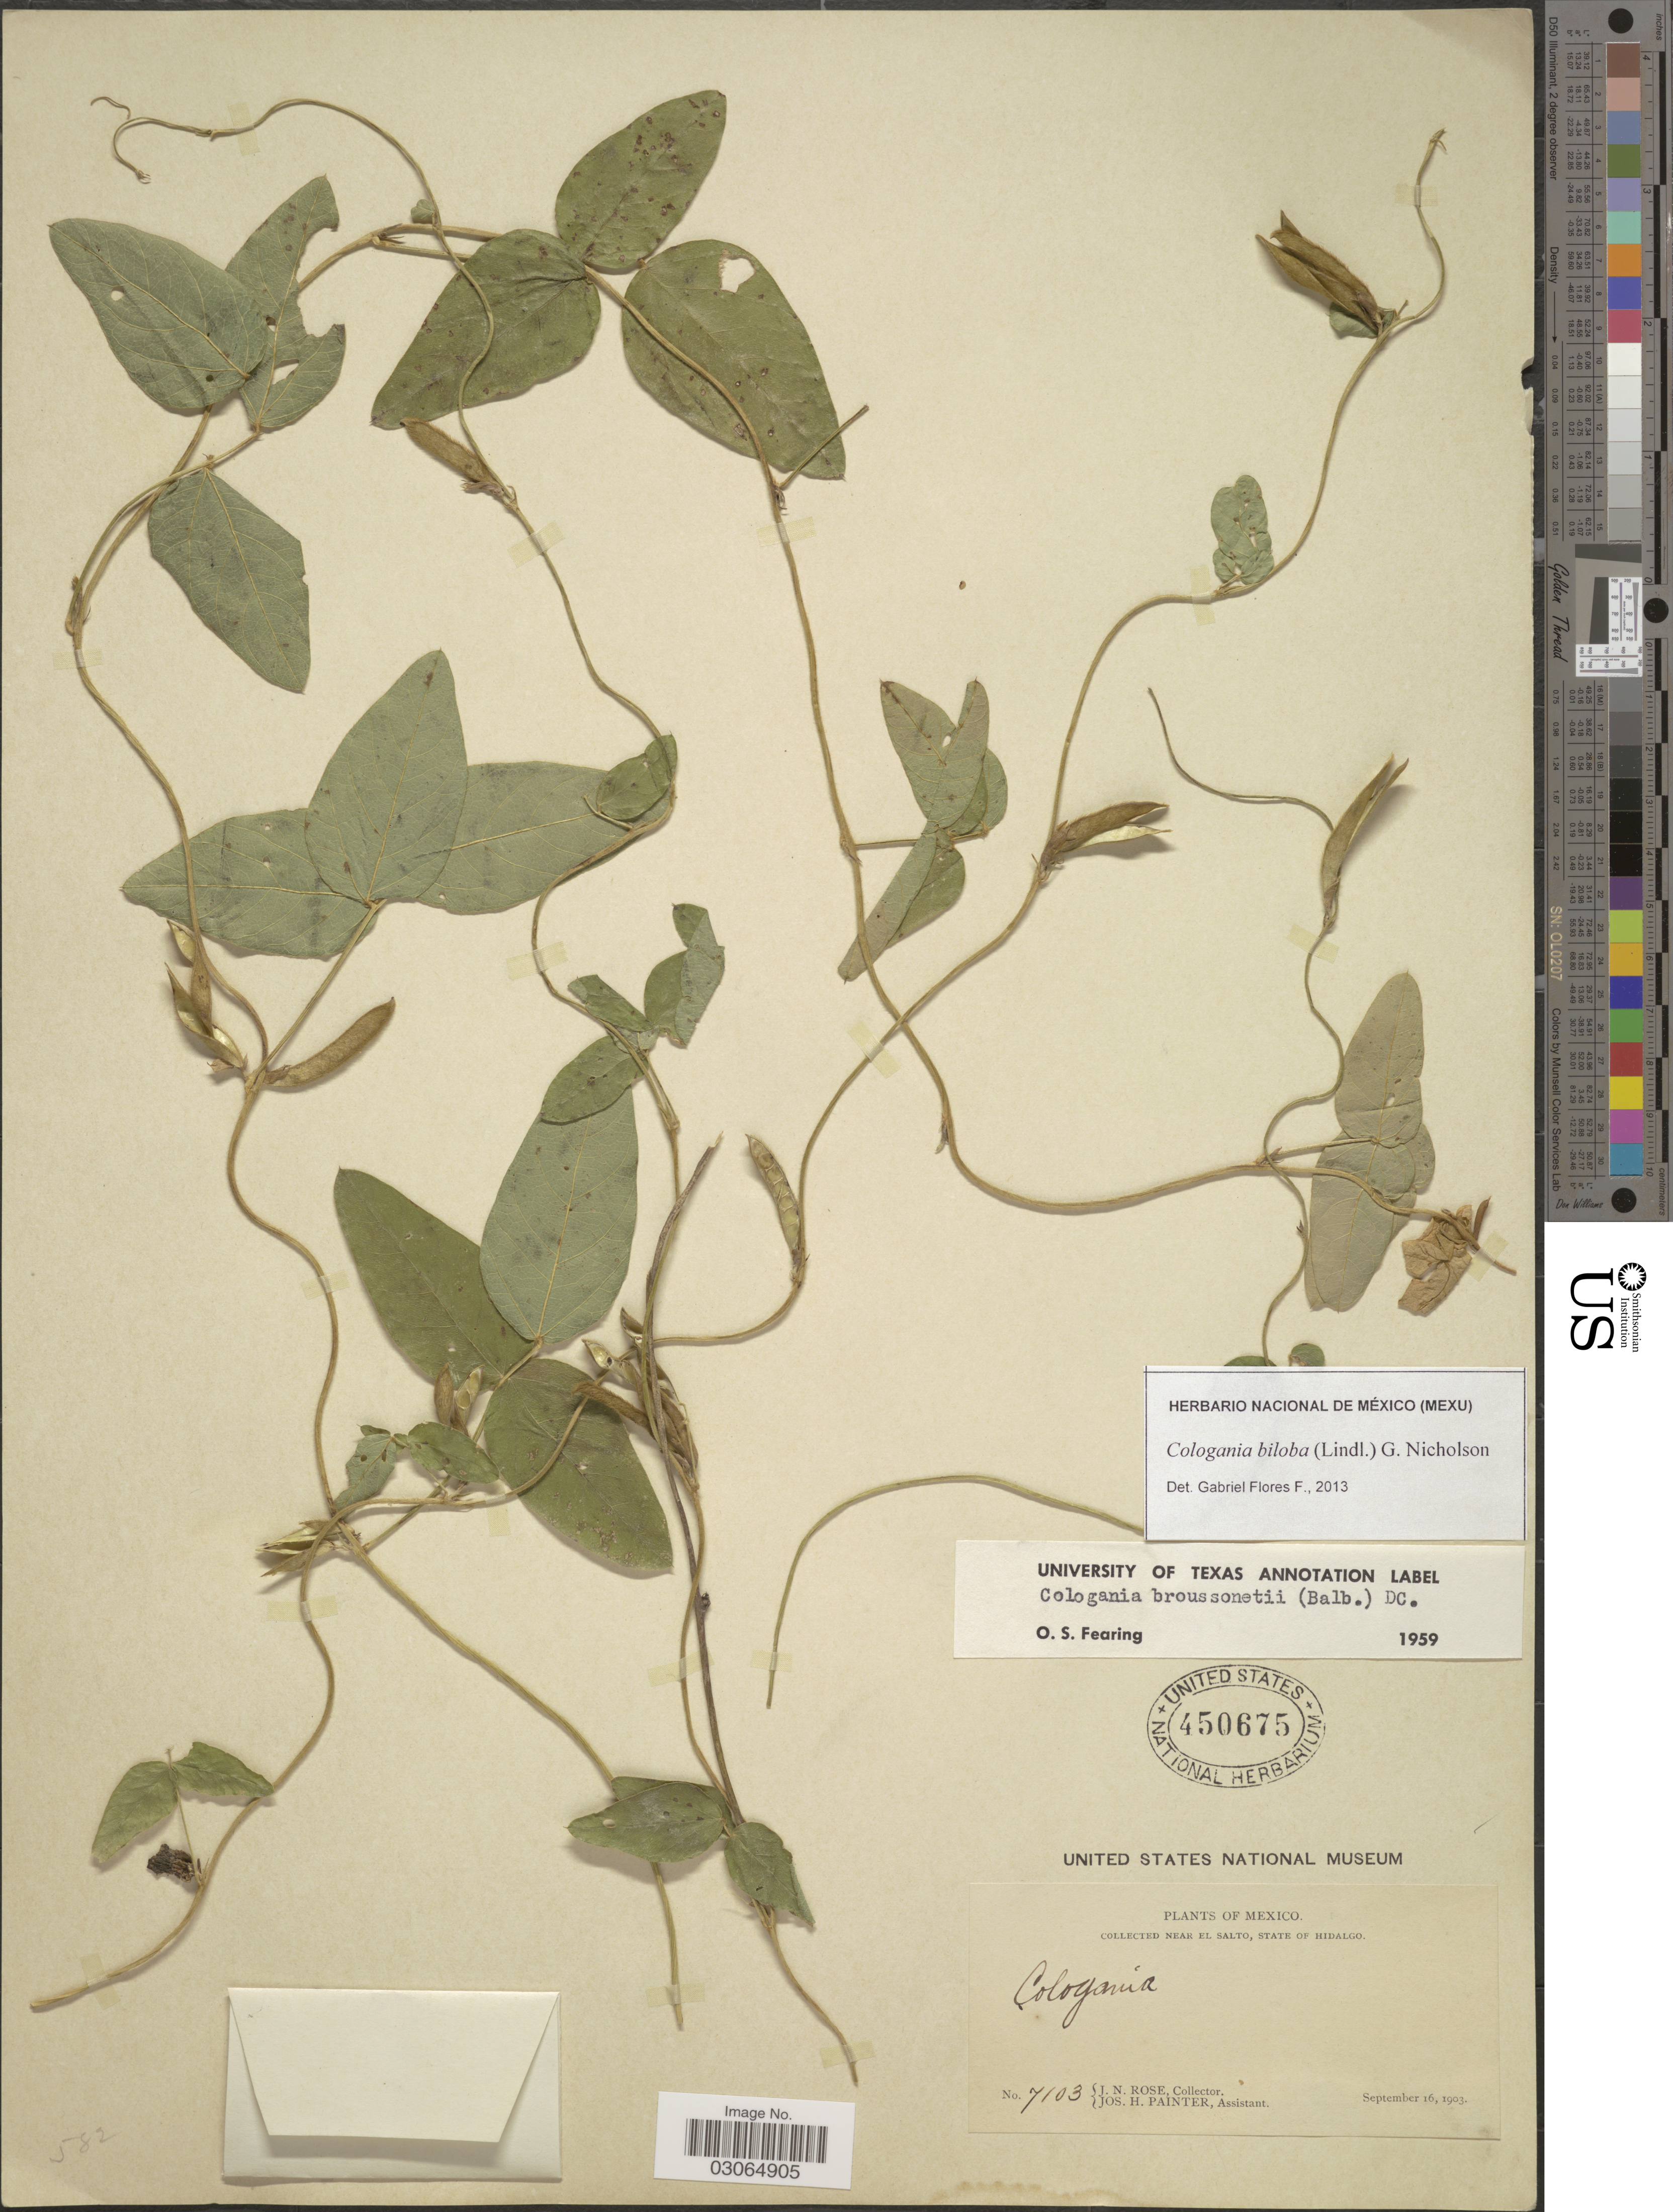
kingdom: Plantae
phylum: Tracheophyta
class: Magnoliopsida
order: Fabales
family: Fabaceae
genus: Cologania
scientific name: Cologania biloba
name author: (Lindl.) G. Nicholson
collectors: J. N. Rose & J. H. Painter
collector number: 7103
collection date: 1903-09-16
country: Mexico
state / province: Hidalgo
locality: Near EL Salto.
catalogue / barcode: US 450675